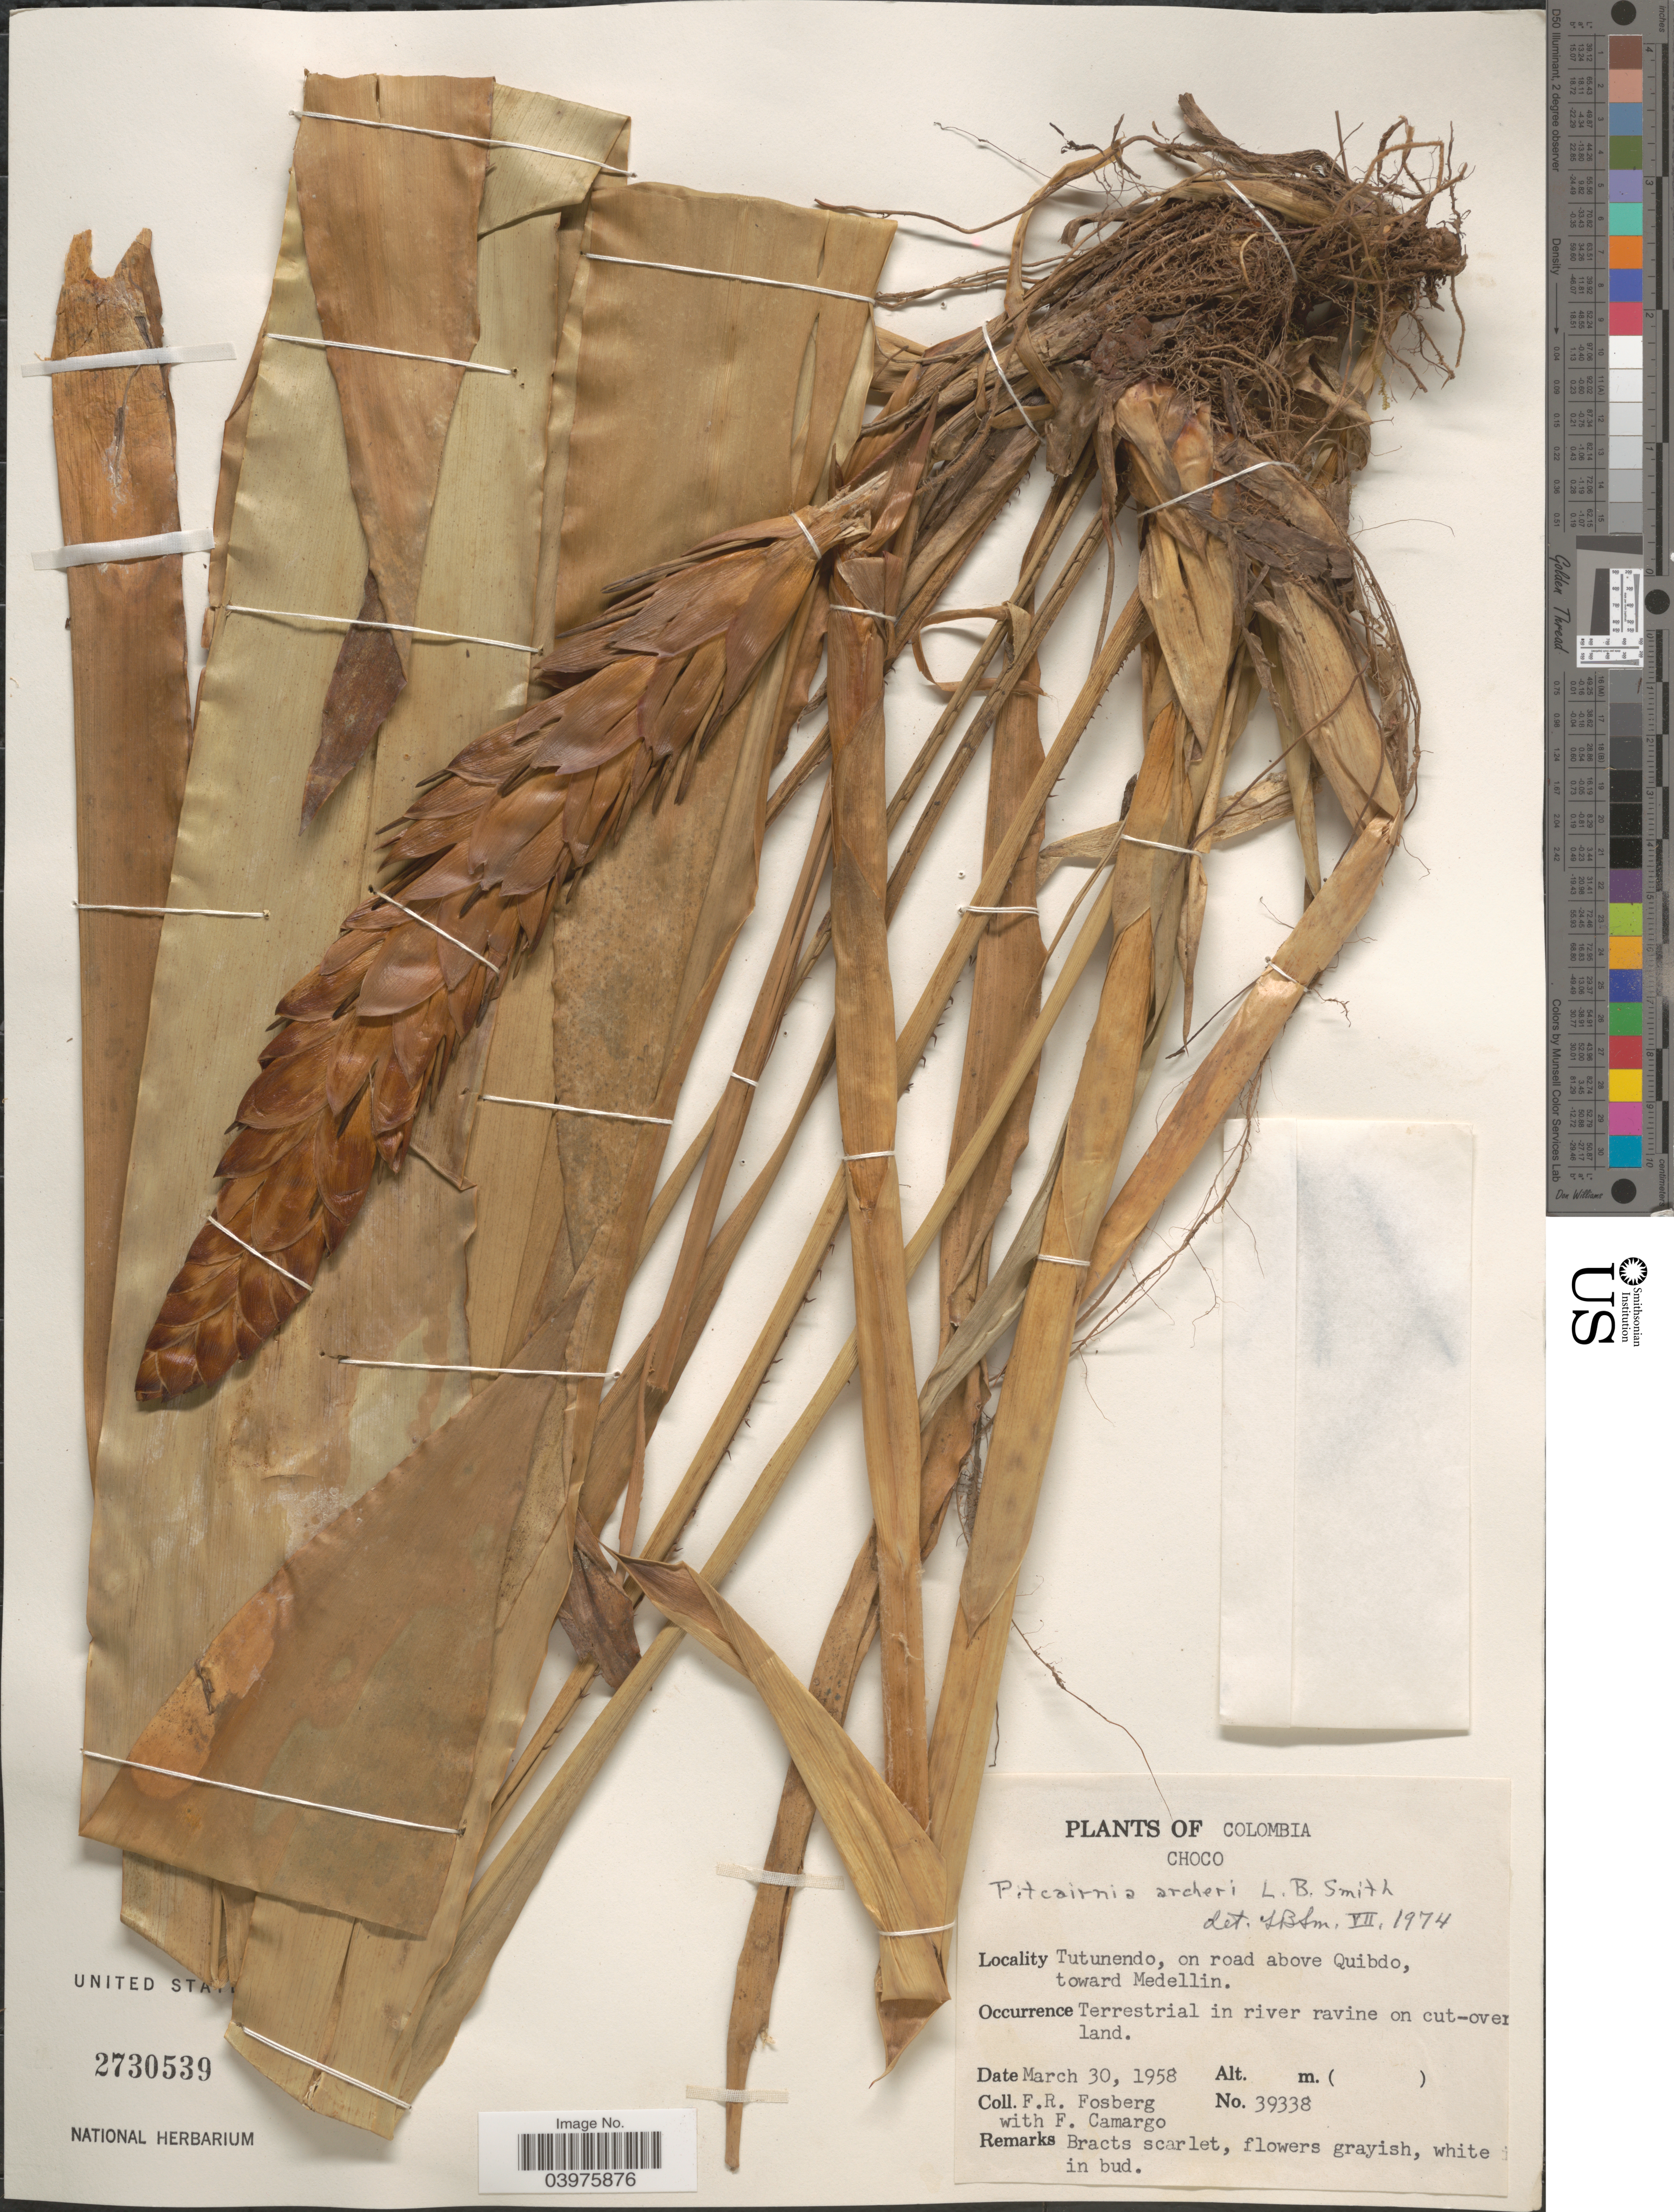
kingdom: Plantae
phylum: Tracheophyta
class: Liliopsida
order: Poales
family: Bromeliaceae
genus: Pitcairnia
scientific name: Pitcairnia archeri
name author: L.B. Sm.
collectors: F. R. Fosberg & F. Camargo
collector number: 39338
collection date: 1958-03-30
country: Colombia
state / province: Chocó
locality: Tutunendo, on road above Quibdo, toward Medellin.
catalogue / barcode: US 2730539